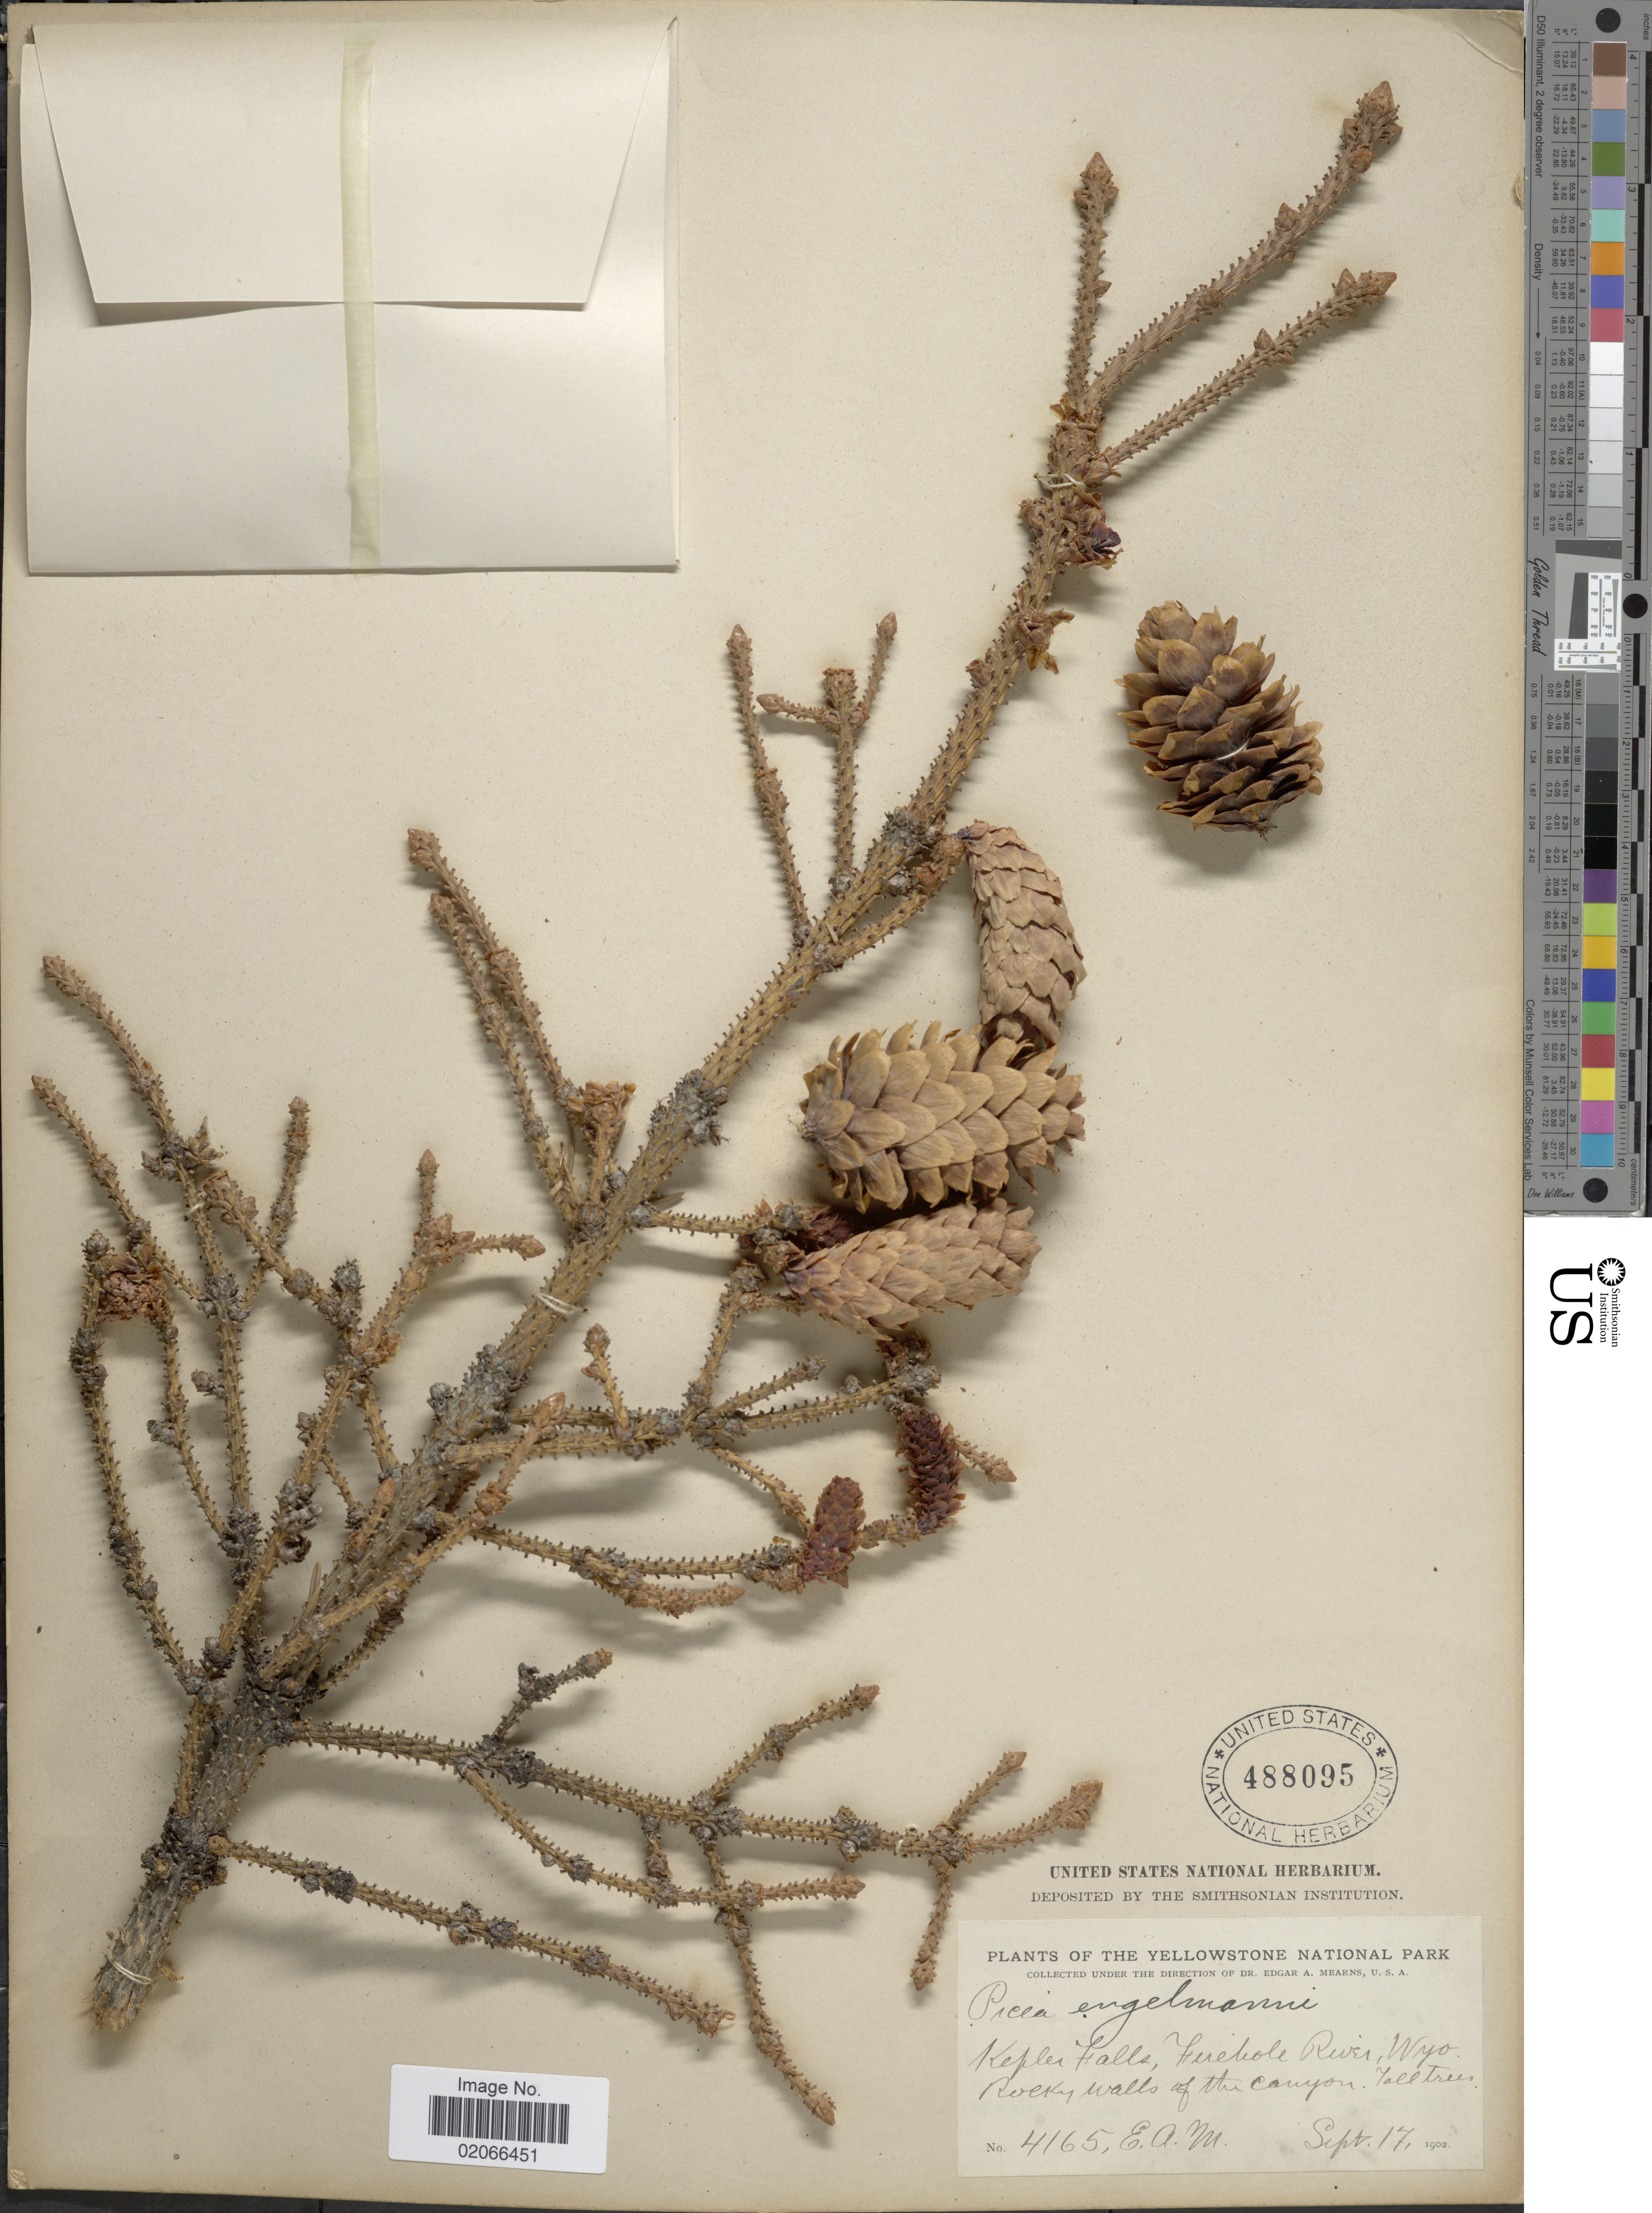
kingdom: Plantae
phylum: Tracheophyta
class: Pinopsida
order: Pinales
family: Pinaceae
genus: Picea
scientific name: Picea engelmannii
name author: Parry ex Engelm.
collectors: E. A. Mearns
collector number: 4165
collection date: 1902-09-17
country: United States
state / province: Wyoming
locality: Yellowstone National Park, Kepler Falls, Firehole River, Rocky walls of the canyon.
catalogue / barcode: US 488095